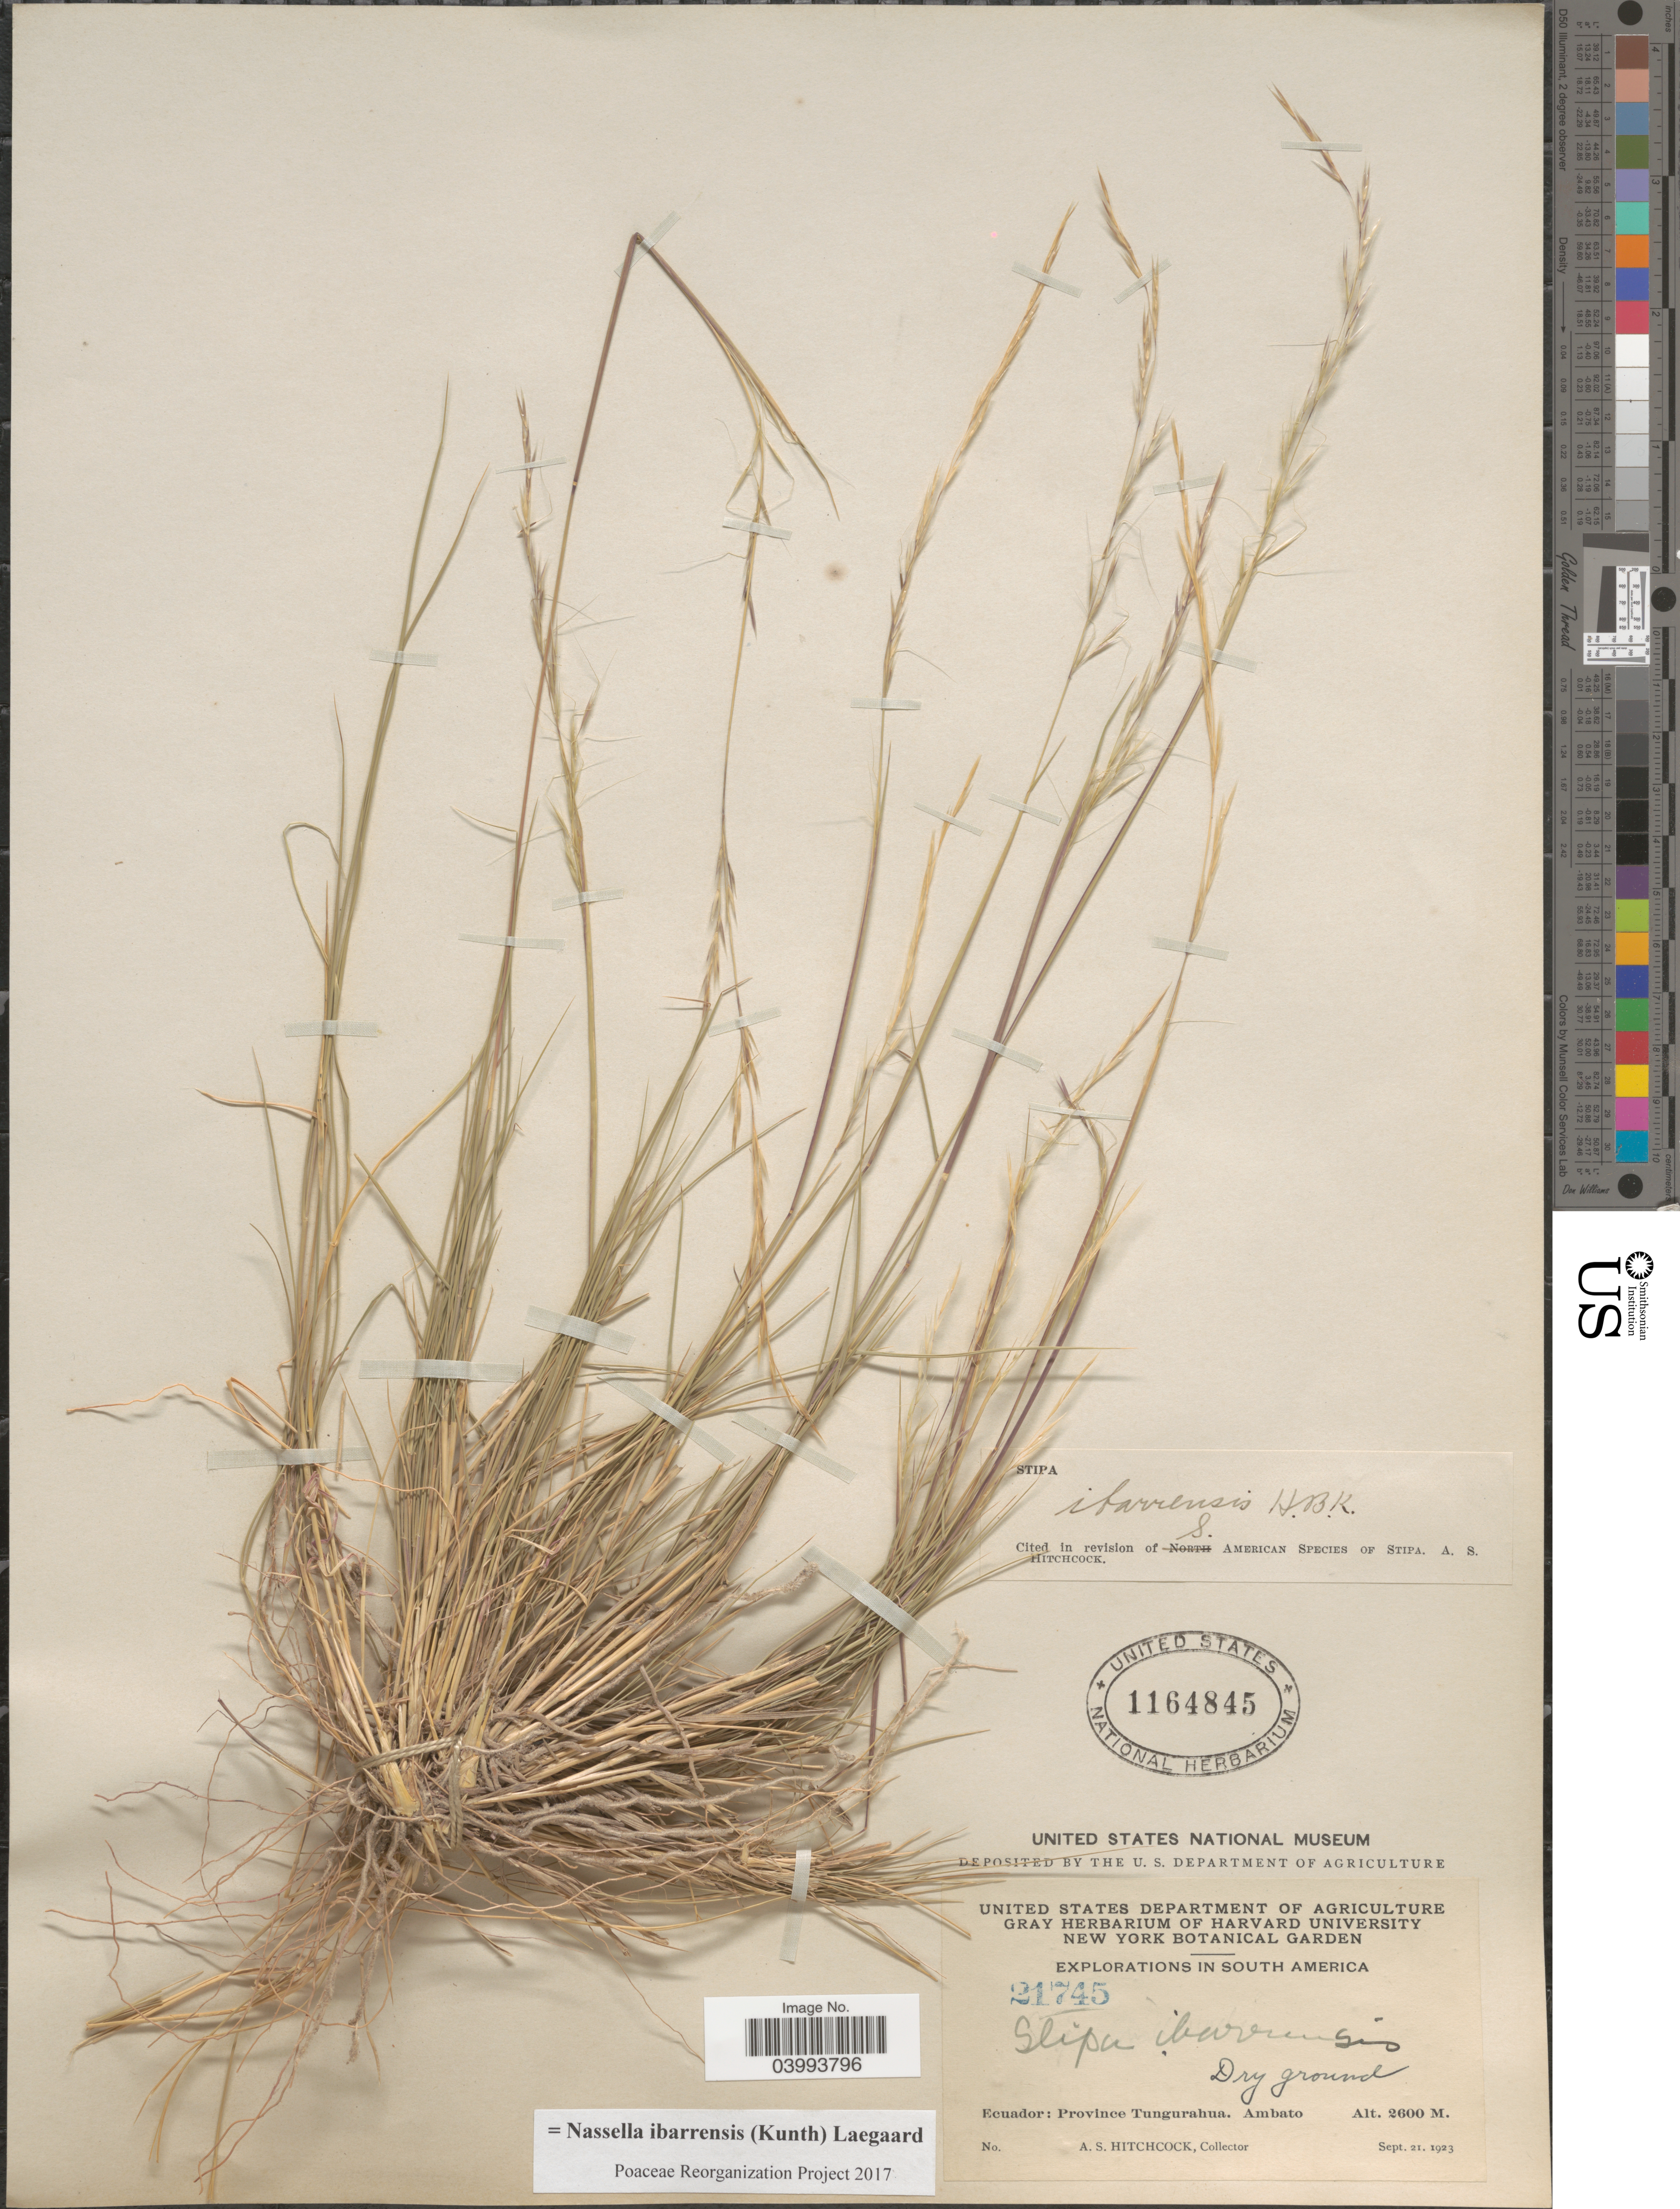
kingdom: Plantae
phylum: Tracheophyta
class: Liliopsida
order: Poales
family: Poaceae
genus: Nassella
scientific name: Nassella ibarrensis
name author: (Kunth) Lægaard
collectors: A. S. Hitchcock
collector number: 21745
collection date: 1923-09-21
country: Ecuador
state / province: Tungurahua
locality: Ambato.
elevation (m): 2600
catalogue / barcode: US 1164845